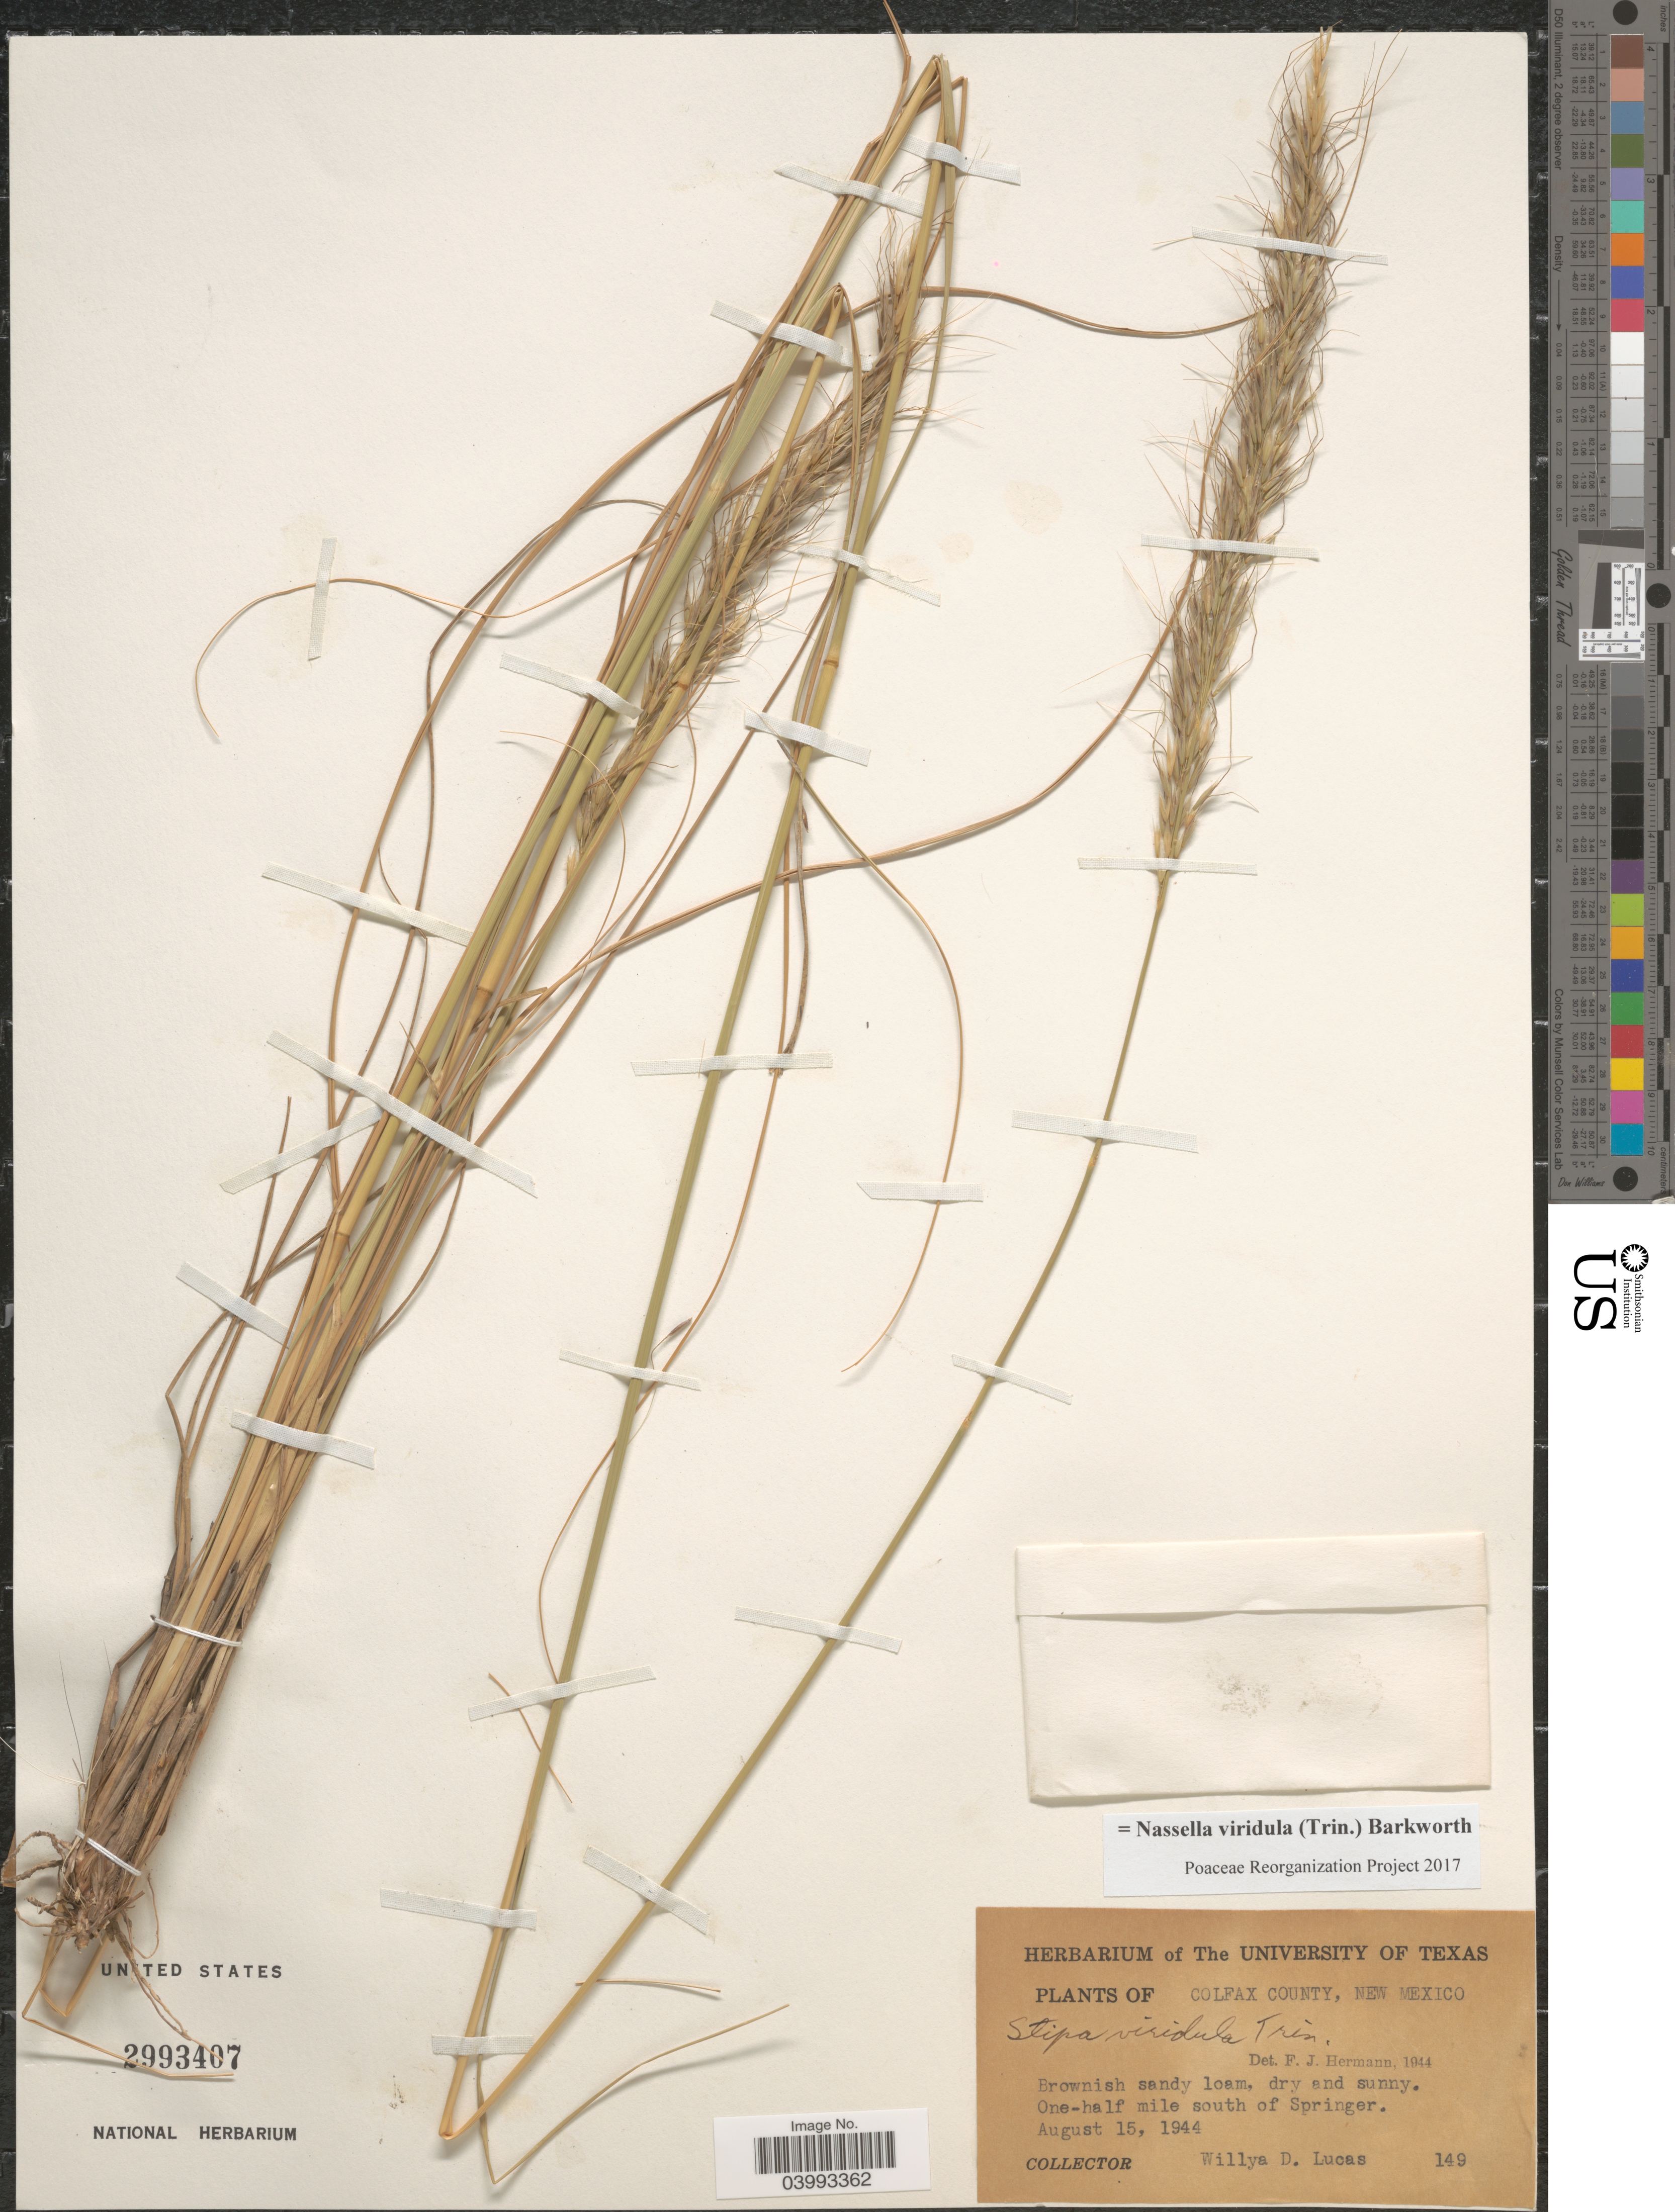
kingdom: Plantae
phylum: Tracheophyta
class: Liliopsida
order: Poales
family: Poaceae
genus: Nassella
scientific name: Nassella viridula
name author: (Trin.) Barkworth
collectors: W. Lucas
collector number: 149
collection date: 1944-08-15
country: United States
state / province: New Mexico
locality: Colfax County. One-half mile south of Springer.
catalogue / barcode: US 2993407